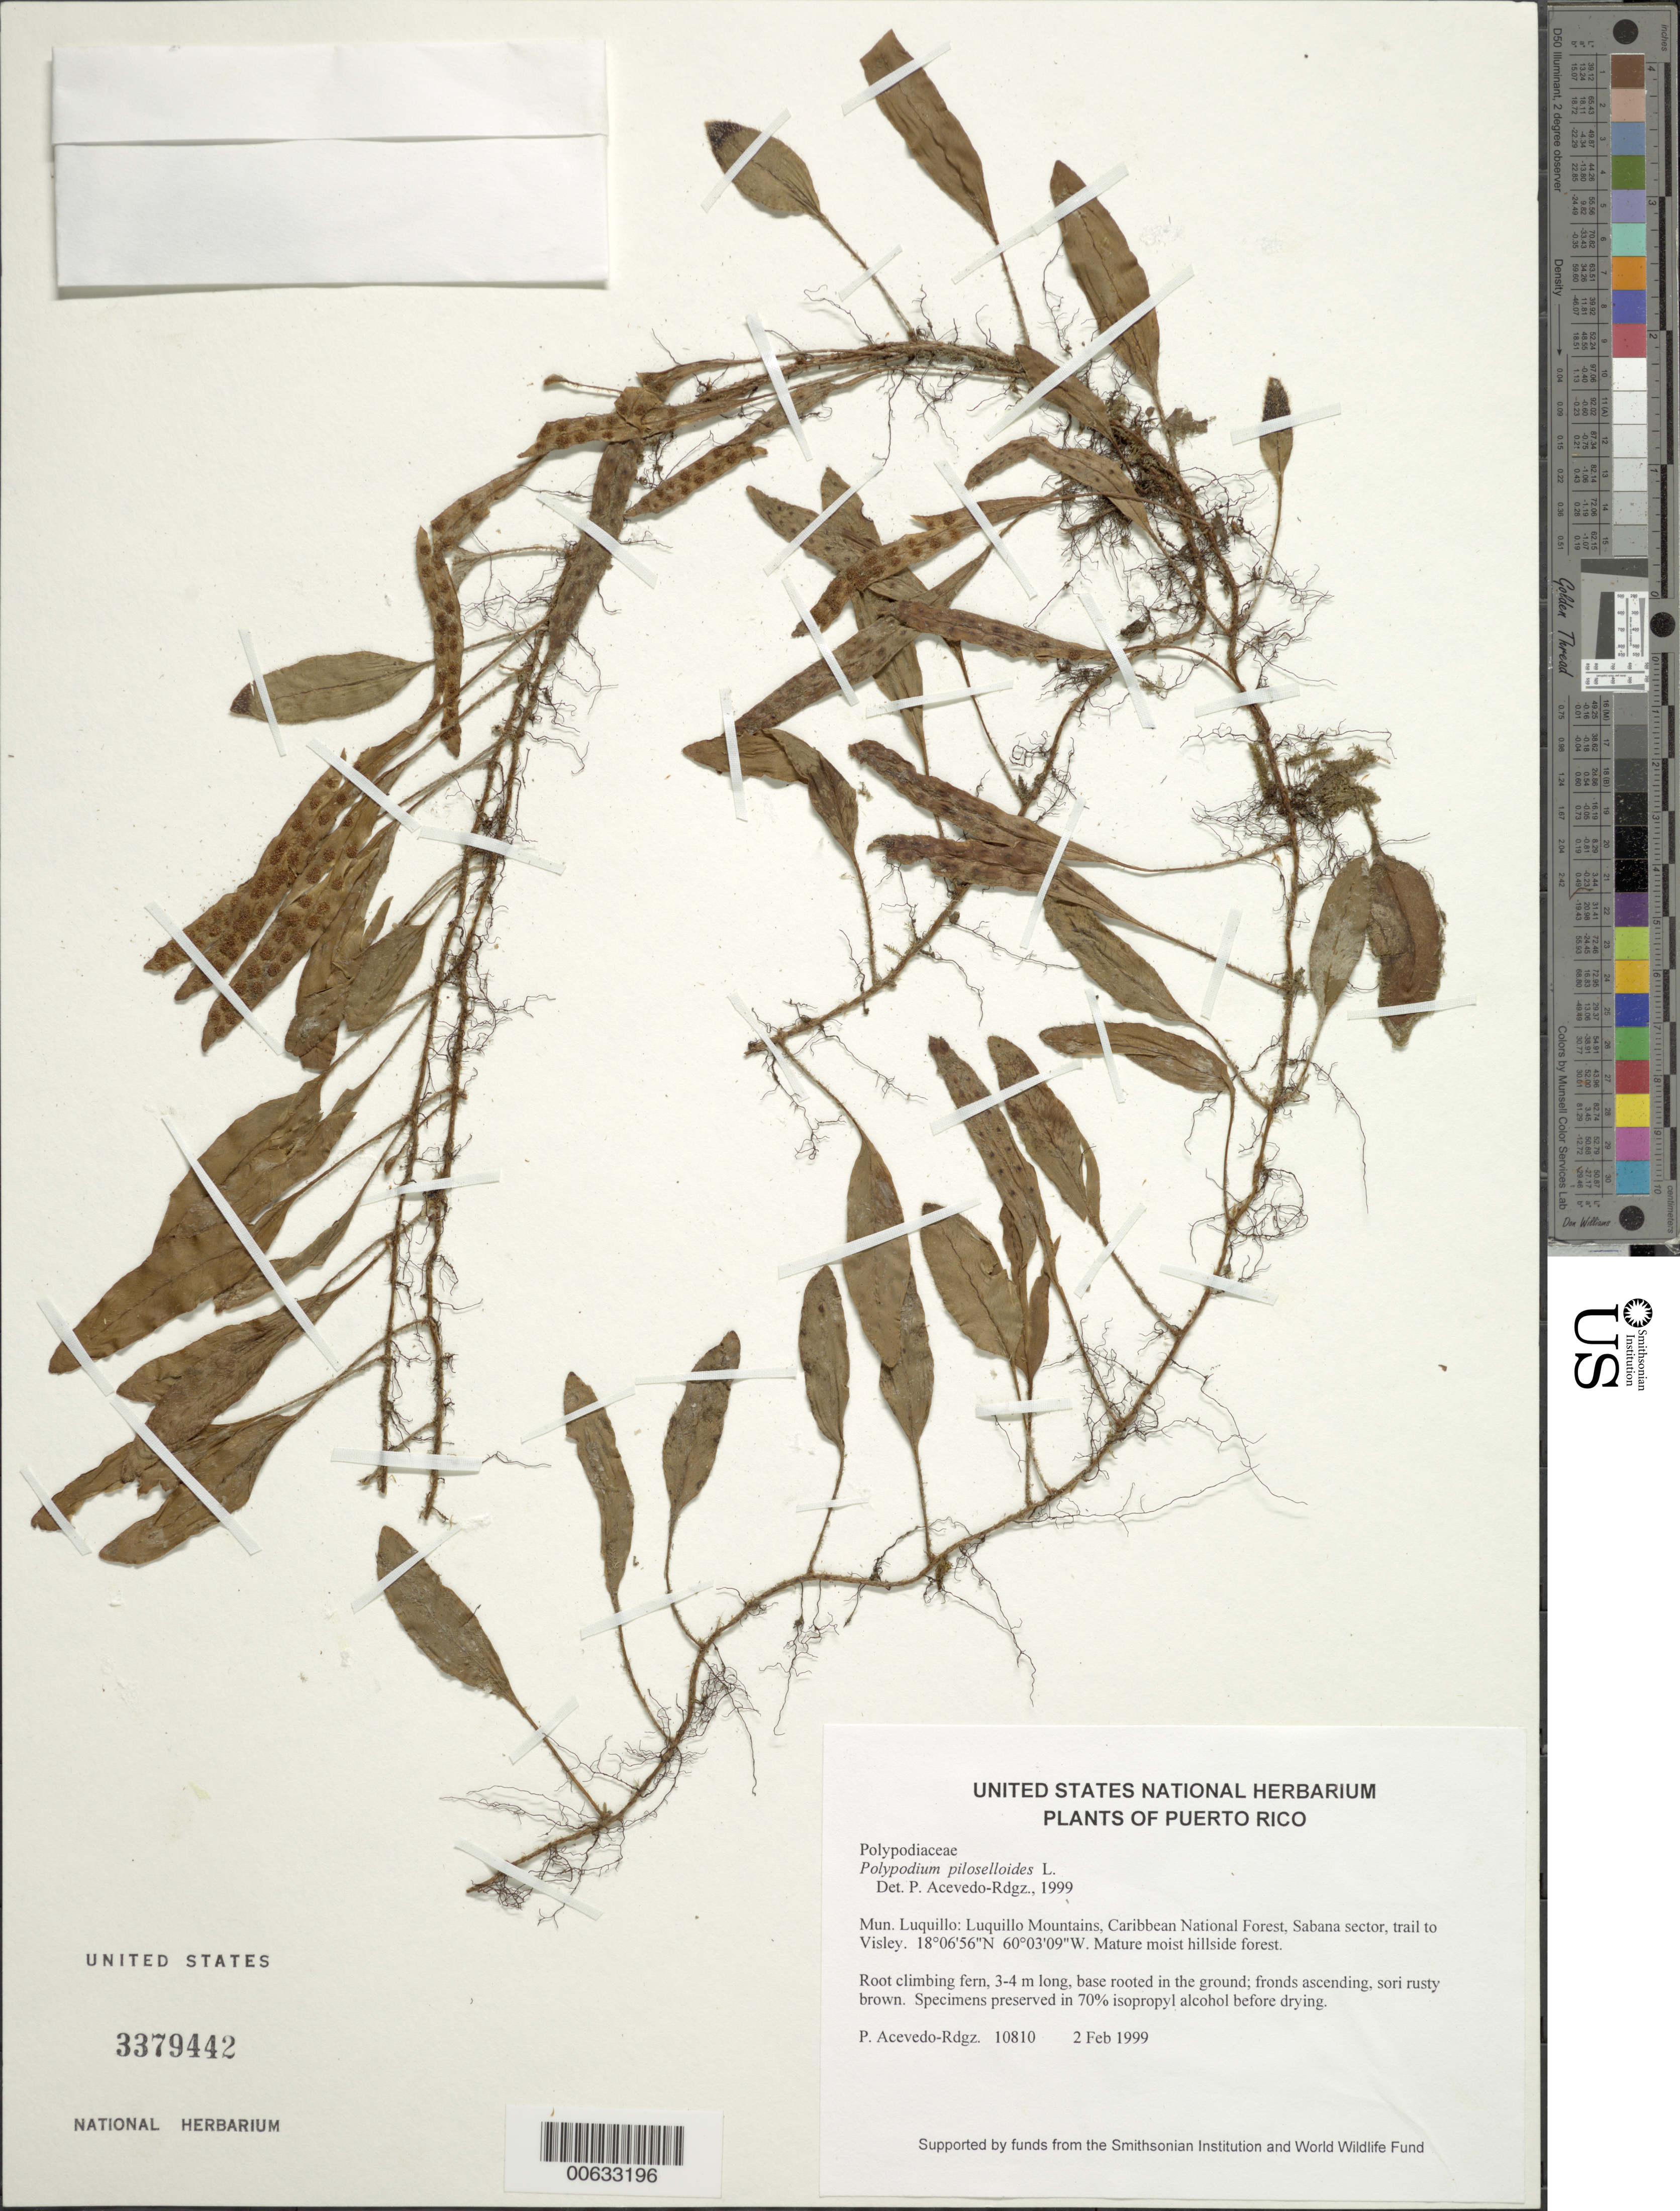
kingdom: Plantae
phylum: Tracheophyta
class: Polypodiopsida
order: Polypodiales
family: Polypodiaceae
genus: Microgramma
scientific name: Microgramma piloselloides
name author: (L.) Copel.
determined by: Acevedo-Rodríguez, P., (BOT), Smithsonian Institution - National Museum of Natural History (UNITED STATES)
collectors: P. Acevedo-Rodr.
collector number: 10810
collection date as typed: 02 Feb 1999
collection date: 1999-02-02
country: Puerto Rico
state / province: Luquillo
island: Puerto Rico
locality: Luquillo: Luquillo Mountains, Caribbean National Forest, Sabana sector, trail to Visley.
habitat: Mature moist hillside forest.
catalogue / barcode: US 3379442